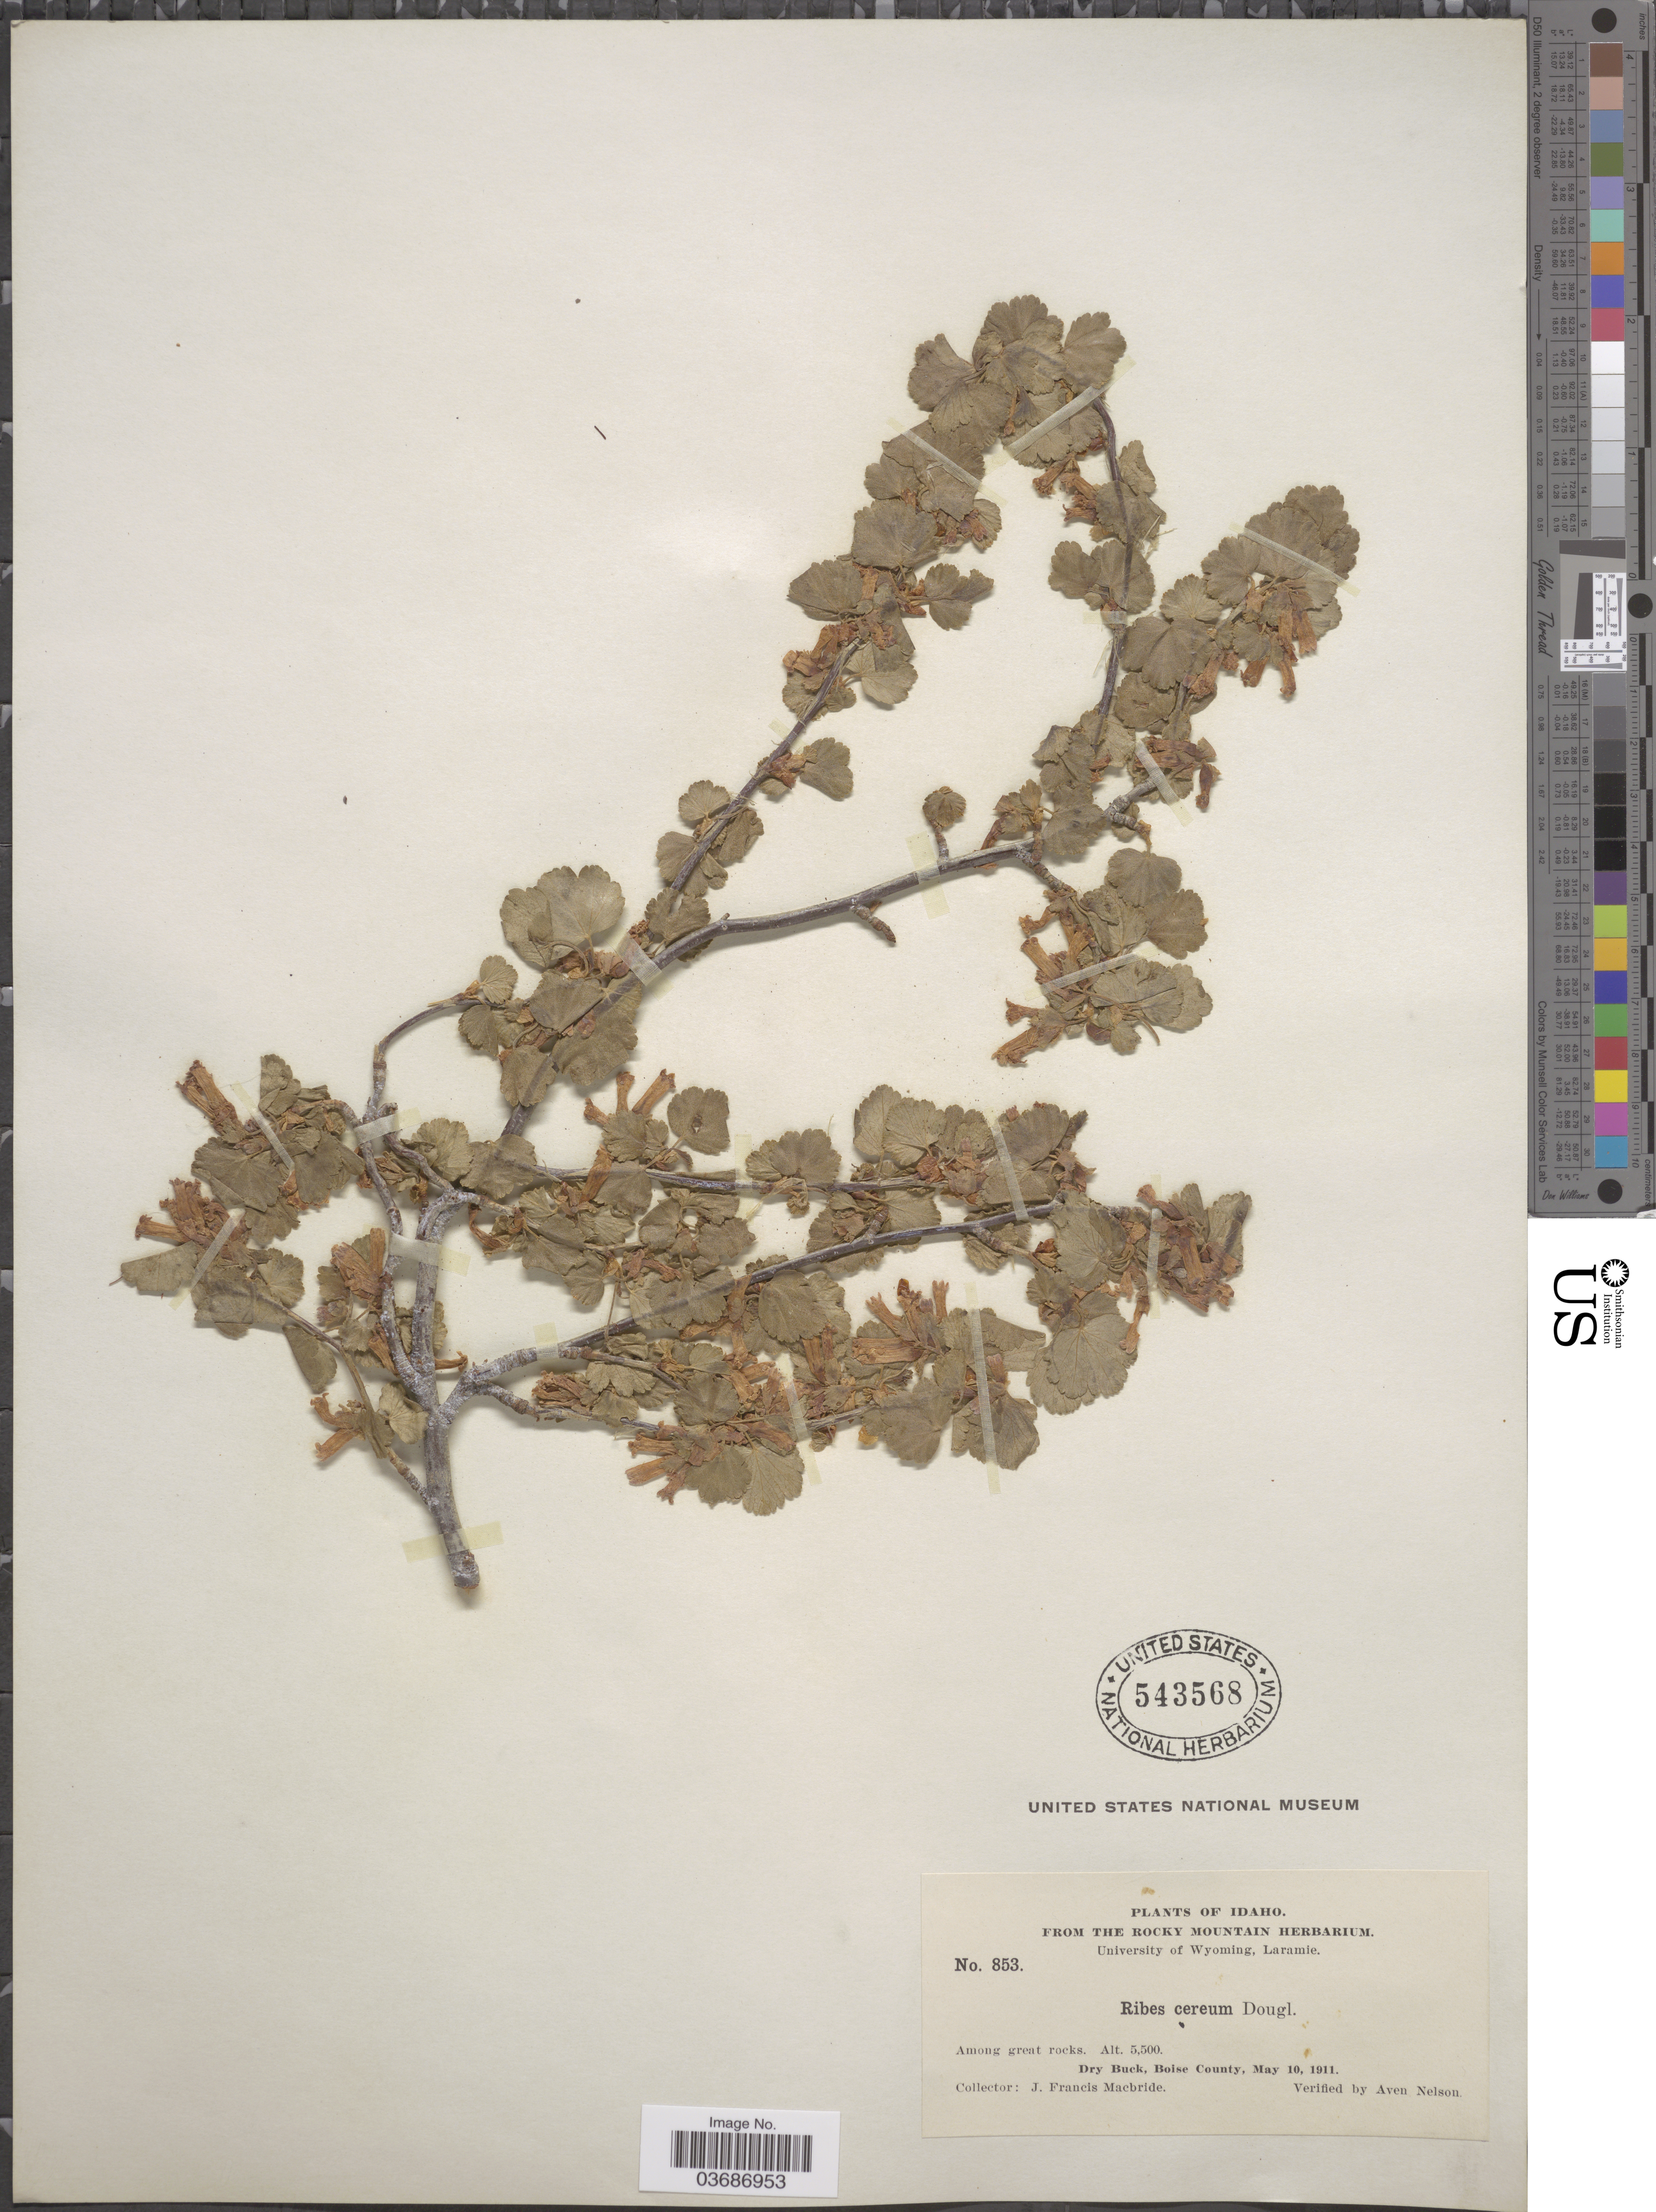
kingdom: Plantae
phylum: Tracheophyta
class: Magnoliopsida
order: Saxifragales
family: Grossulariaceae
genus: Ribes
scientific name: Ribes cereum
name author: Douglas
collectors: J. F. Macbride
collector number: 853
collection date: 1911-05-10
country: United States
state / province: Idaho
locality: Dry Buck, Boise County.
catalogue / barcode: US 543568